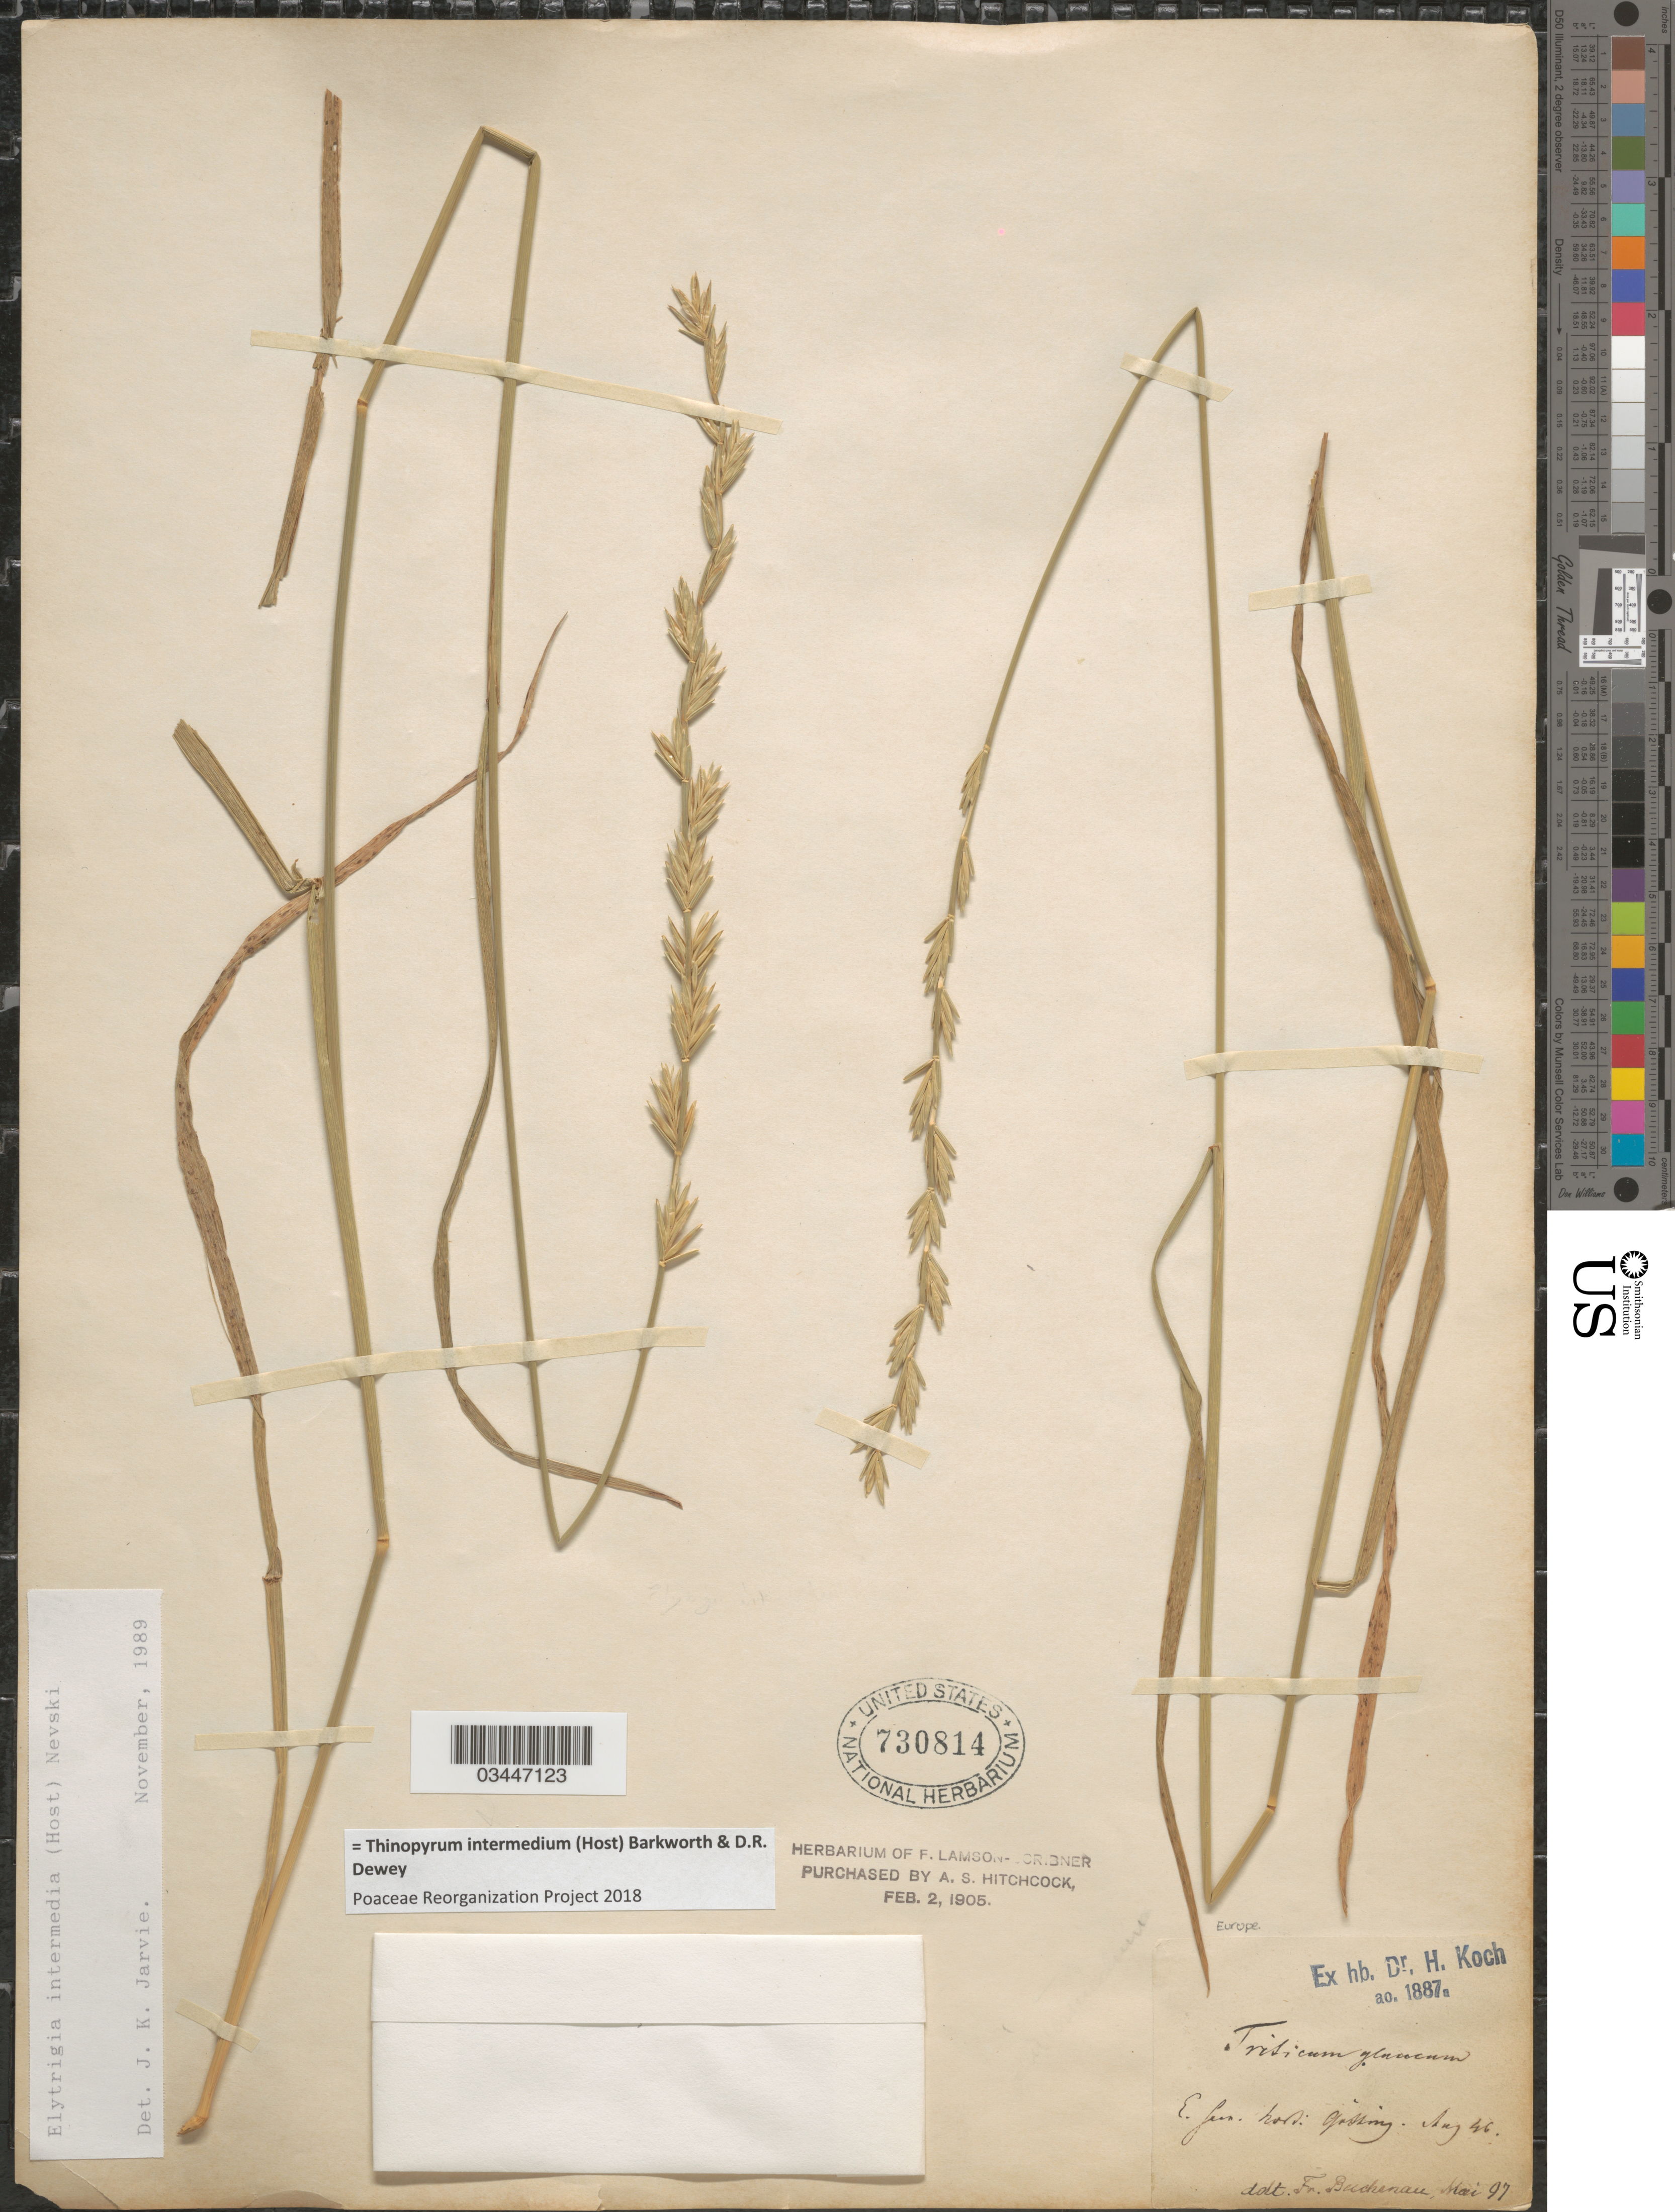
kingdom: Plantae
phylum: Tracheophyta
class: Liliopsida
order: Poales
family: Poaceae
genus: Thinopyrum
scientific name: Thinopyrum intermedium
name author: (Host) Barkworth & Dewey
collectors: F. Buchenau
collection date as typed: Transcribed d/m/y: /8/46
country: Germany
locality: Europe. E. Fur. hort. Gôtting.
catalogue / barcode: US 730814